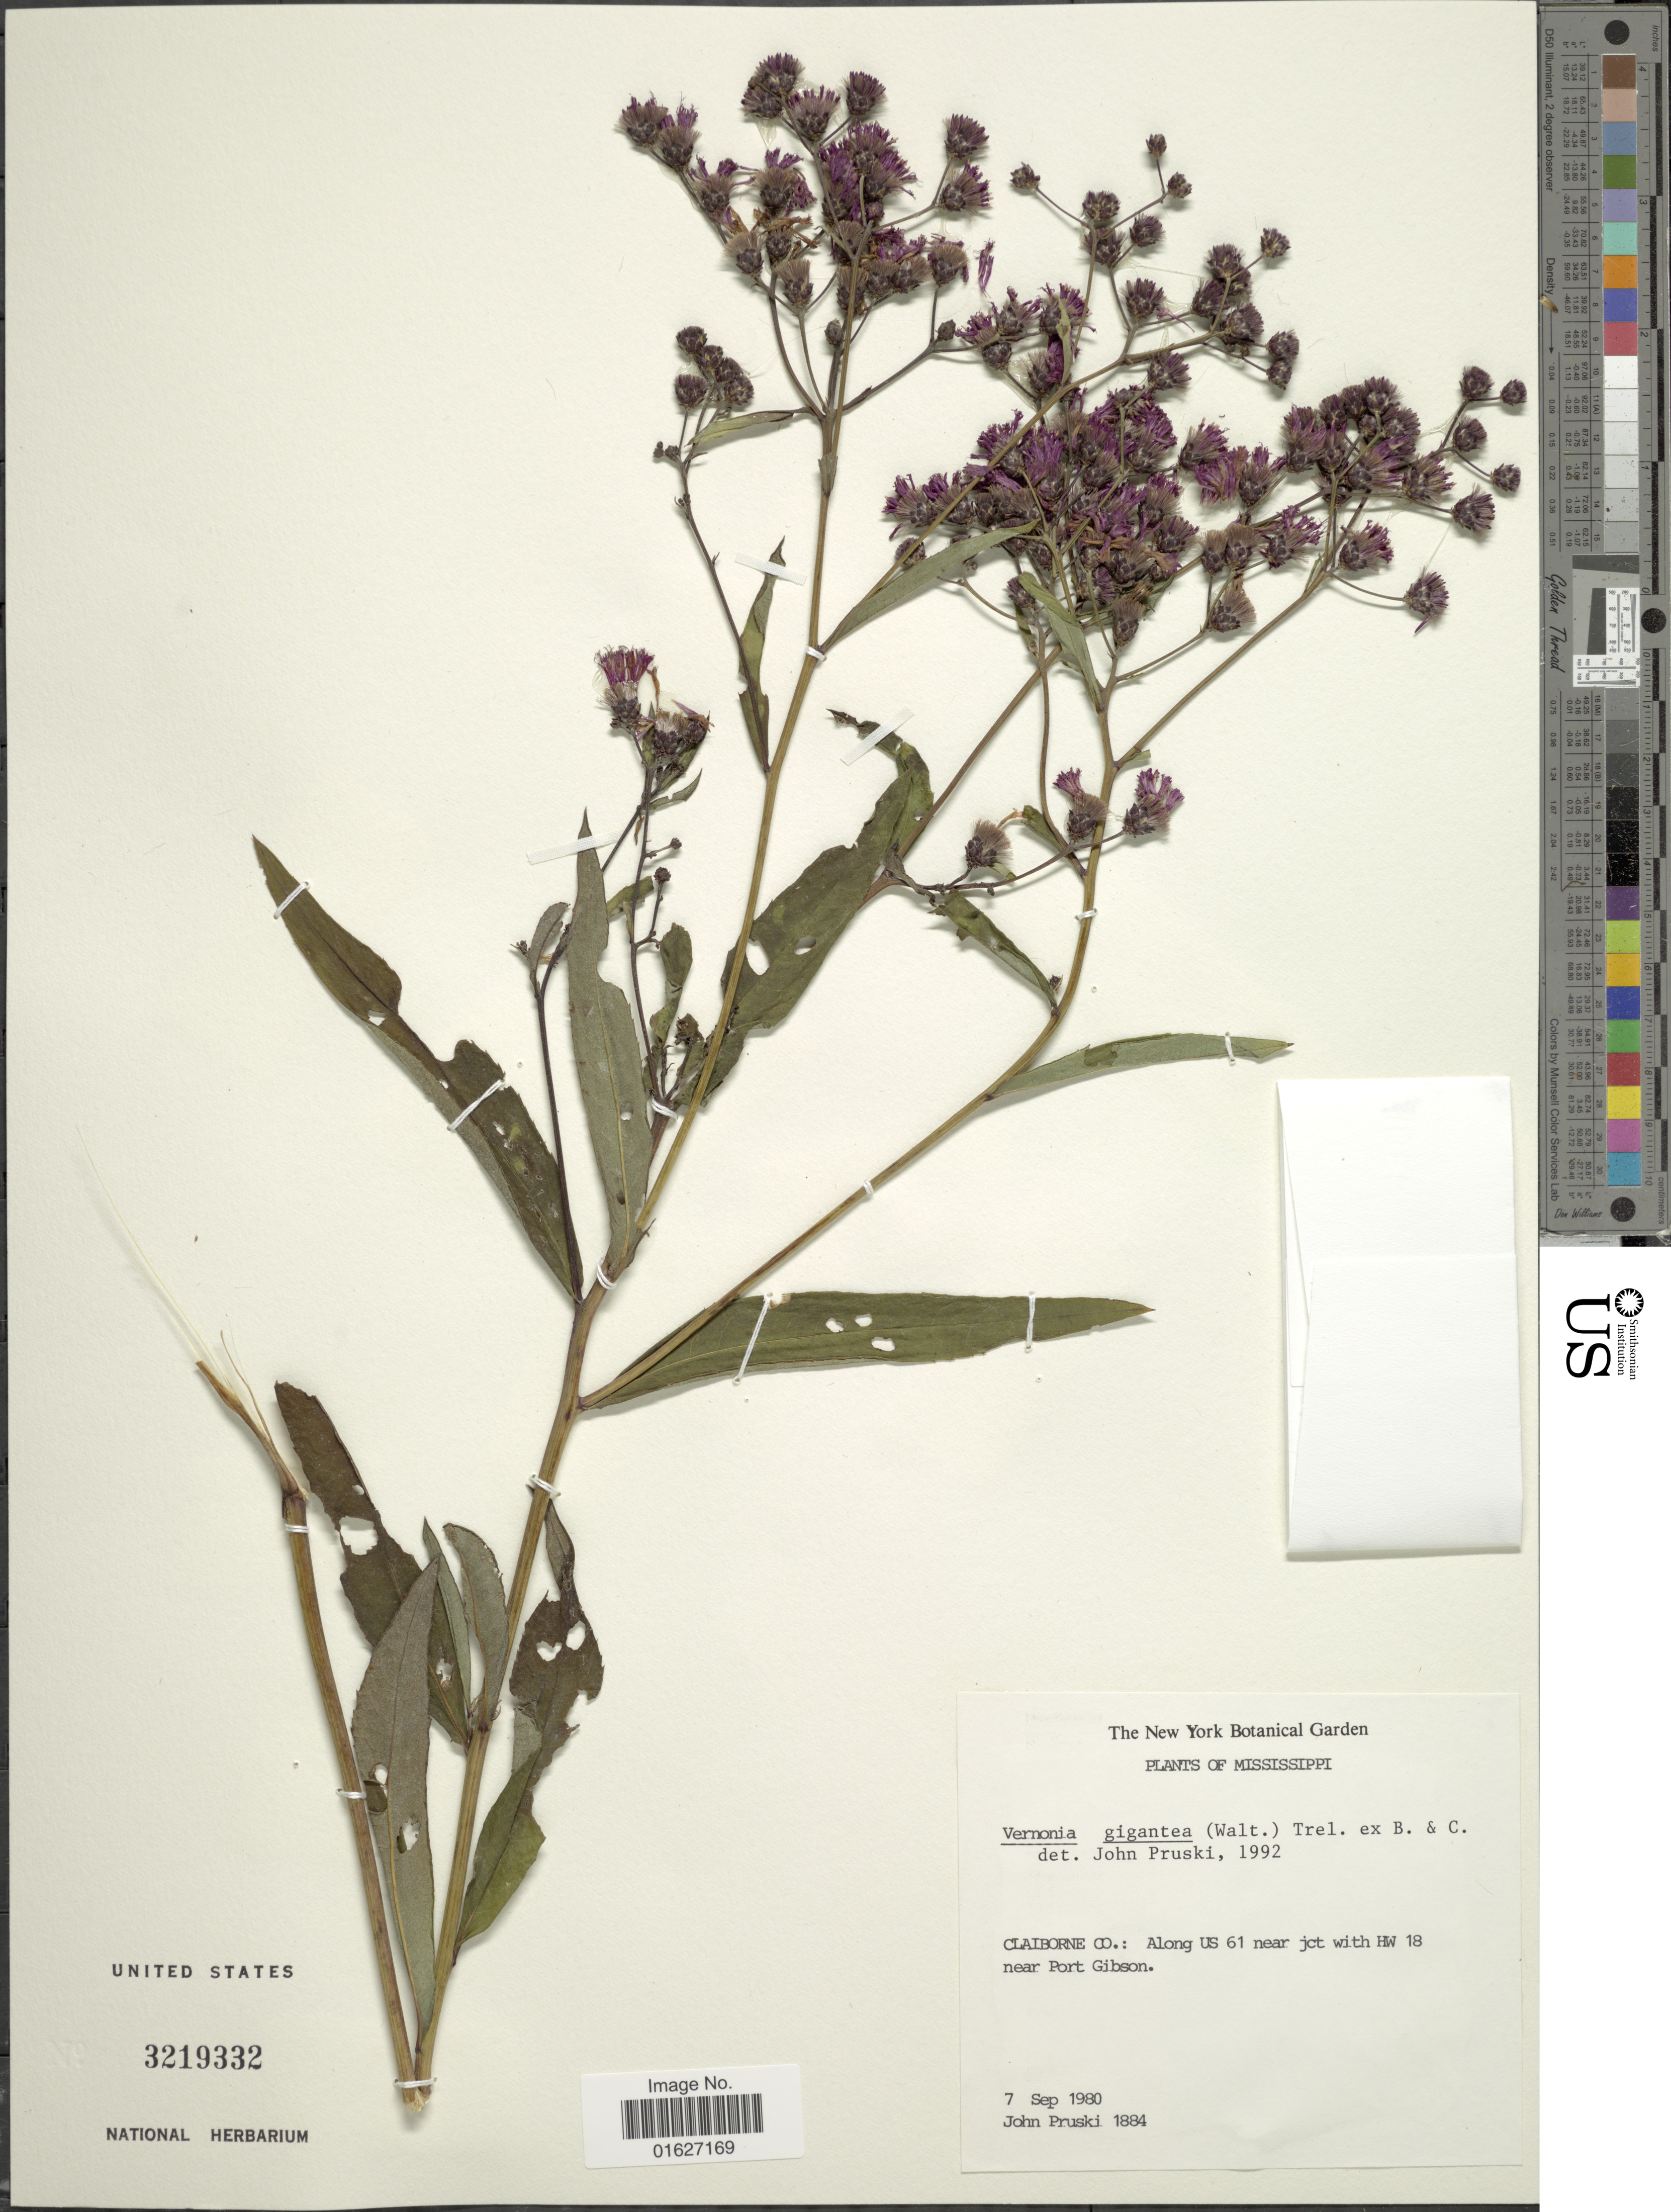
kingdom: Plantae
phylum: Tracheophyta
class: Magnoliopsida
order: Asterales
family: Asteraceae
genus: Vernonia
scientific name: Vernonia gigantea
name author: (Walter) Trel.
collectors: J. F. Pruski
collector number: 1884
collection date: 1980-09-07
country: United States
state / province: Mississippi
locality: Claiborne Co.: Along US 61 near jct with HW 18 near Port Gibson.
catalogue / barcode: US 3219332